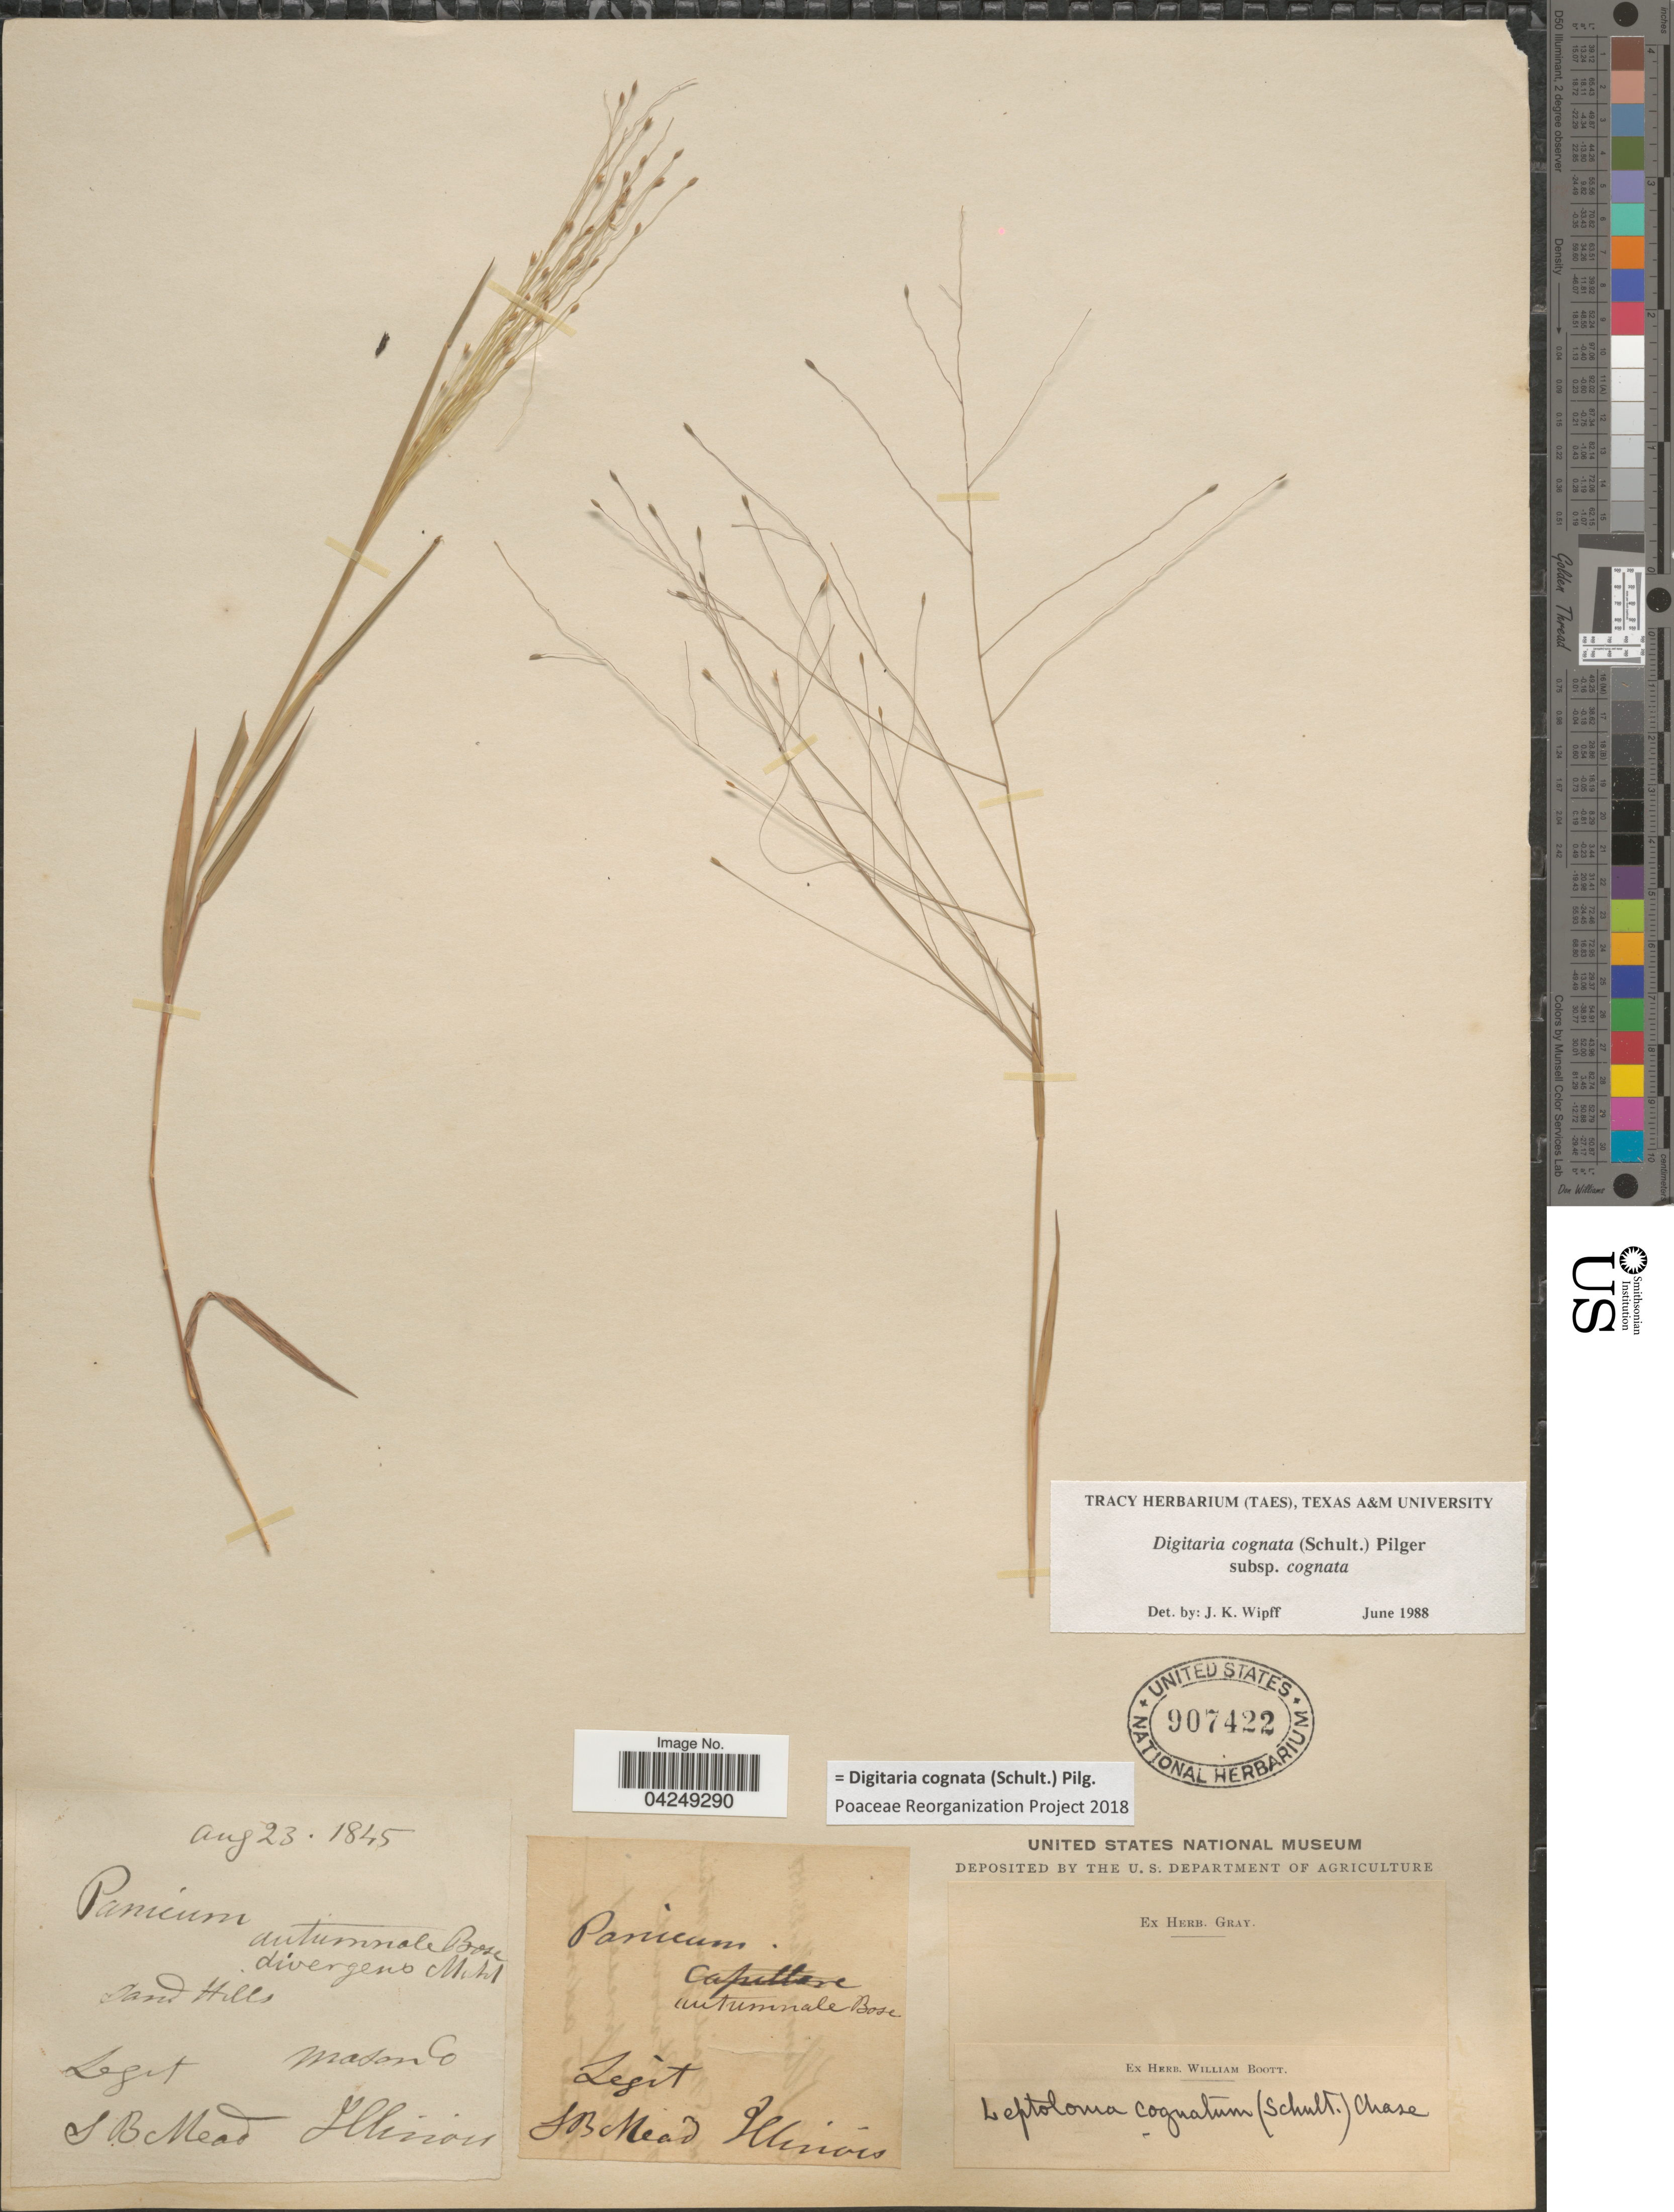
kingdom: Plantae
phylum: Tracheophyta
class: Liliopsida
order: Poales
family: Poaceae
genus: Digitaria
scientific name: Digitaria cognata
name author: (Scult.) Pilg.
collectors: S. Mead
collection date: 1845-08-23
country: United States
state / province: Illinois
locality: Mason Co.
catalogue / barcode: US 907422